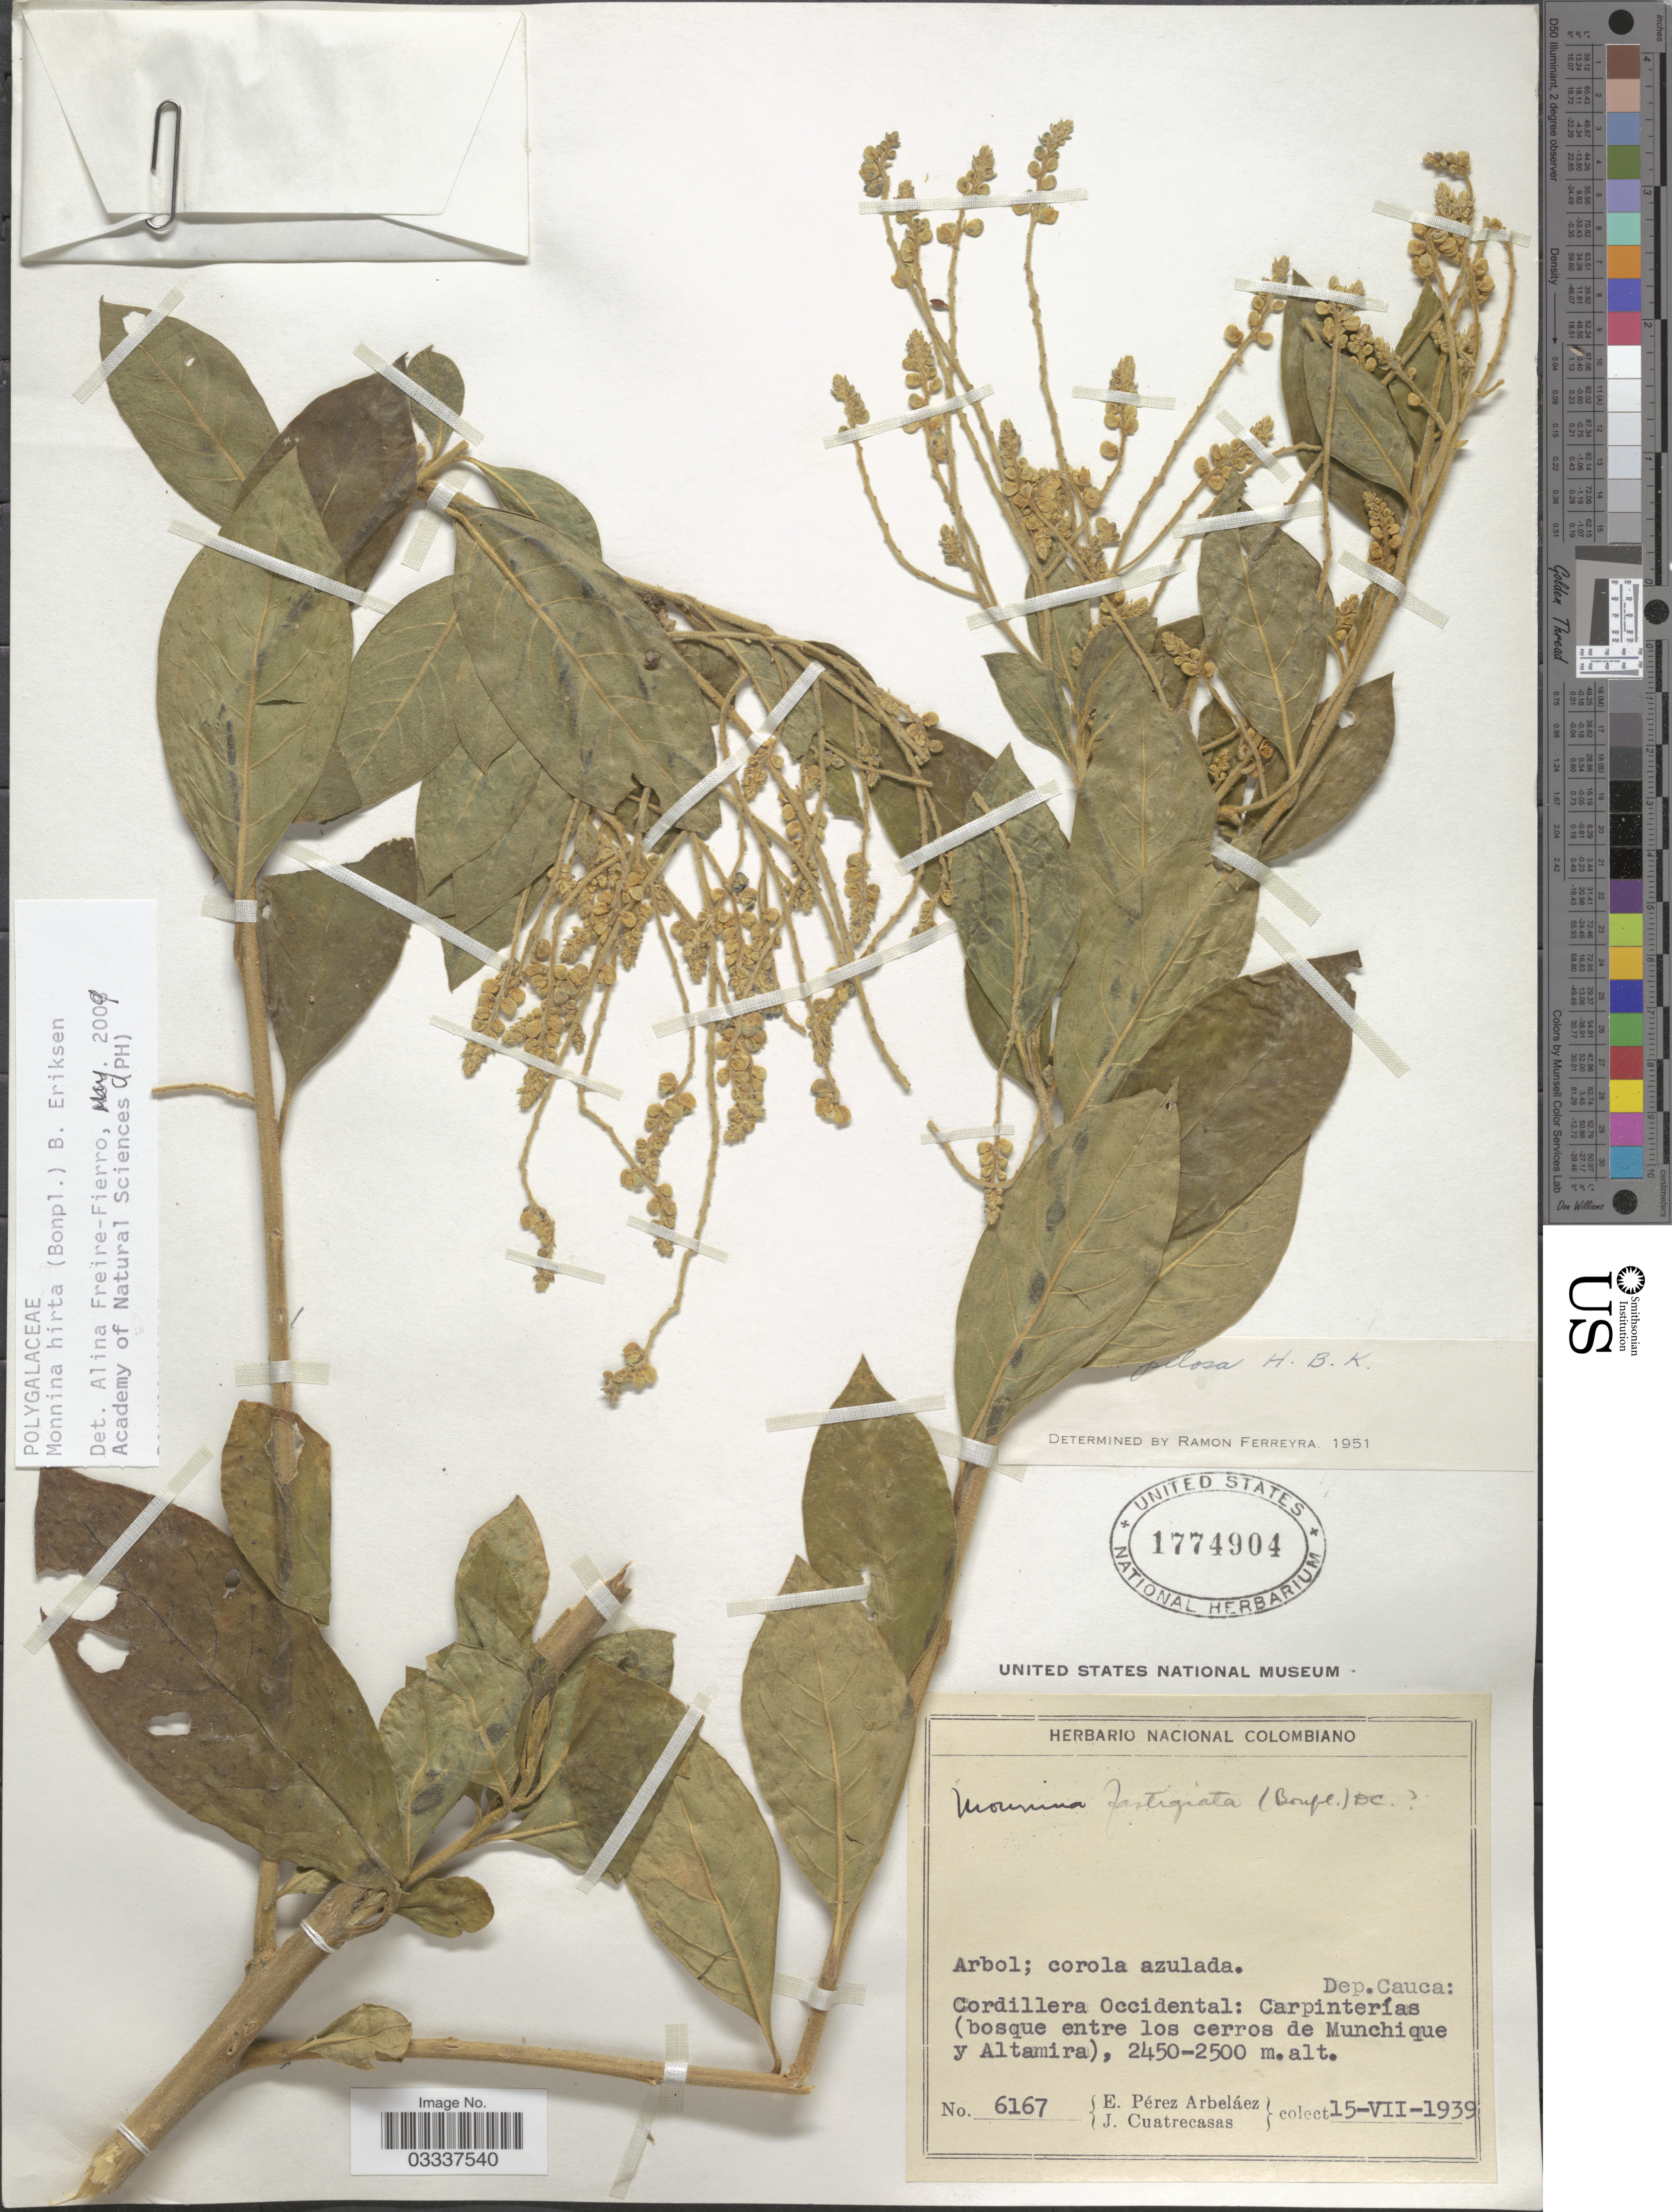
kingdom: Plantae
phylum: Tracheophyta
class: Magnoliopsida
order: Fabales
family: Polygalaceae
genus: Monnina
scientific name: Monnina hirta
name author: (Bonpl.) B. Eriksen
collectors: E. Pérez Arbeláez & J. Cuatrecasas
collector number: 6167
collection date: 1939-07-15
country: Colombia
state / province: Cauca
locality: Dep. Cauca: Cordillera Occidental: Carpinterías (bosque entre los cerros de Munchique y Altamira).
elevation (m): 2450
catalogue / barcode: US 1774904